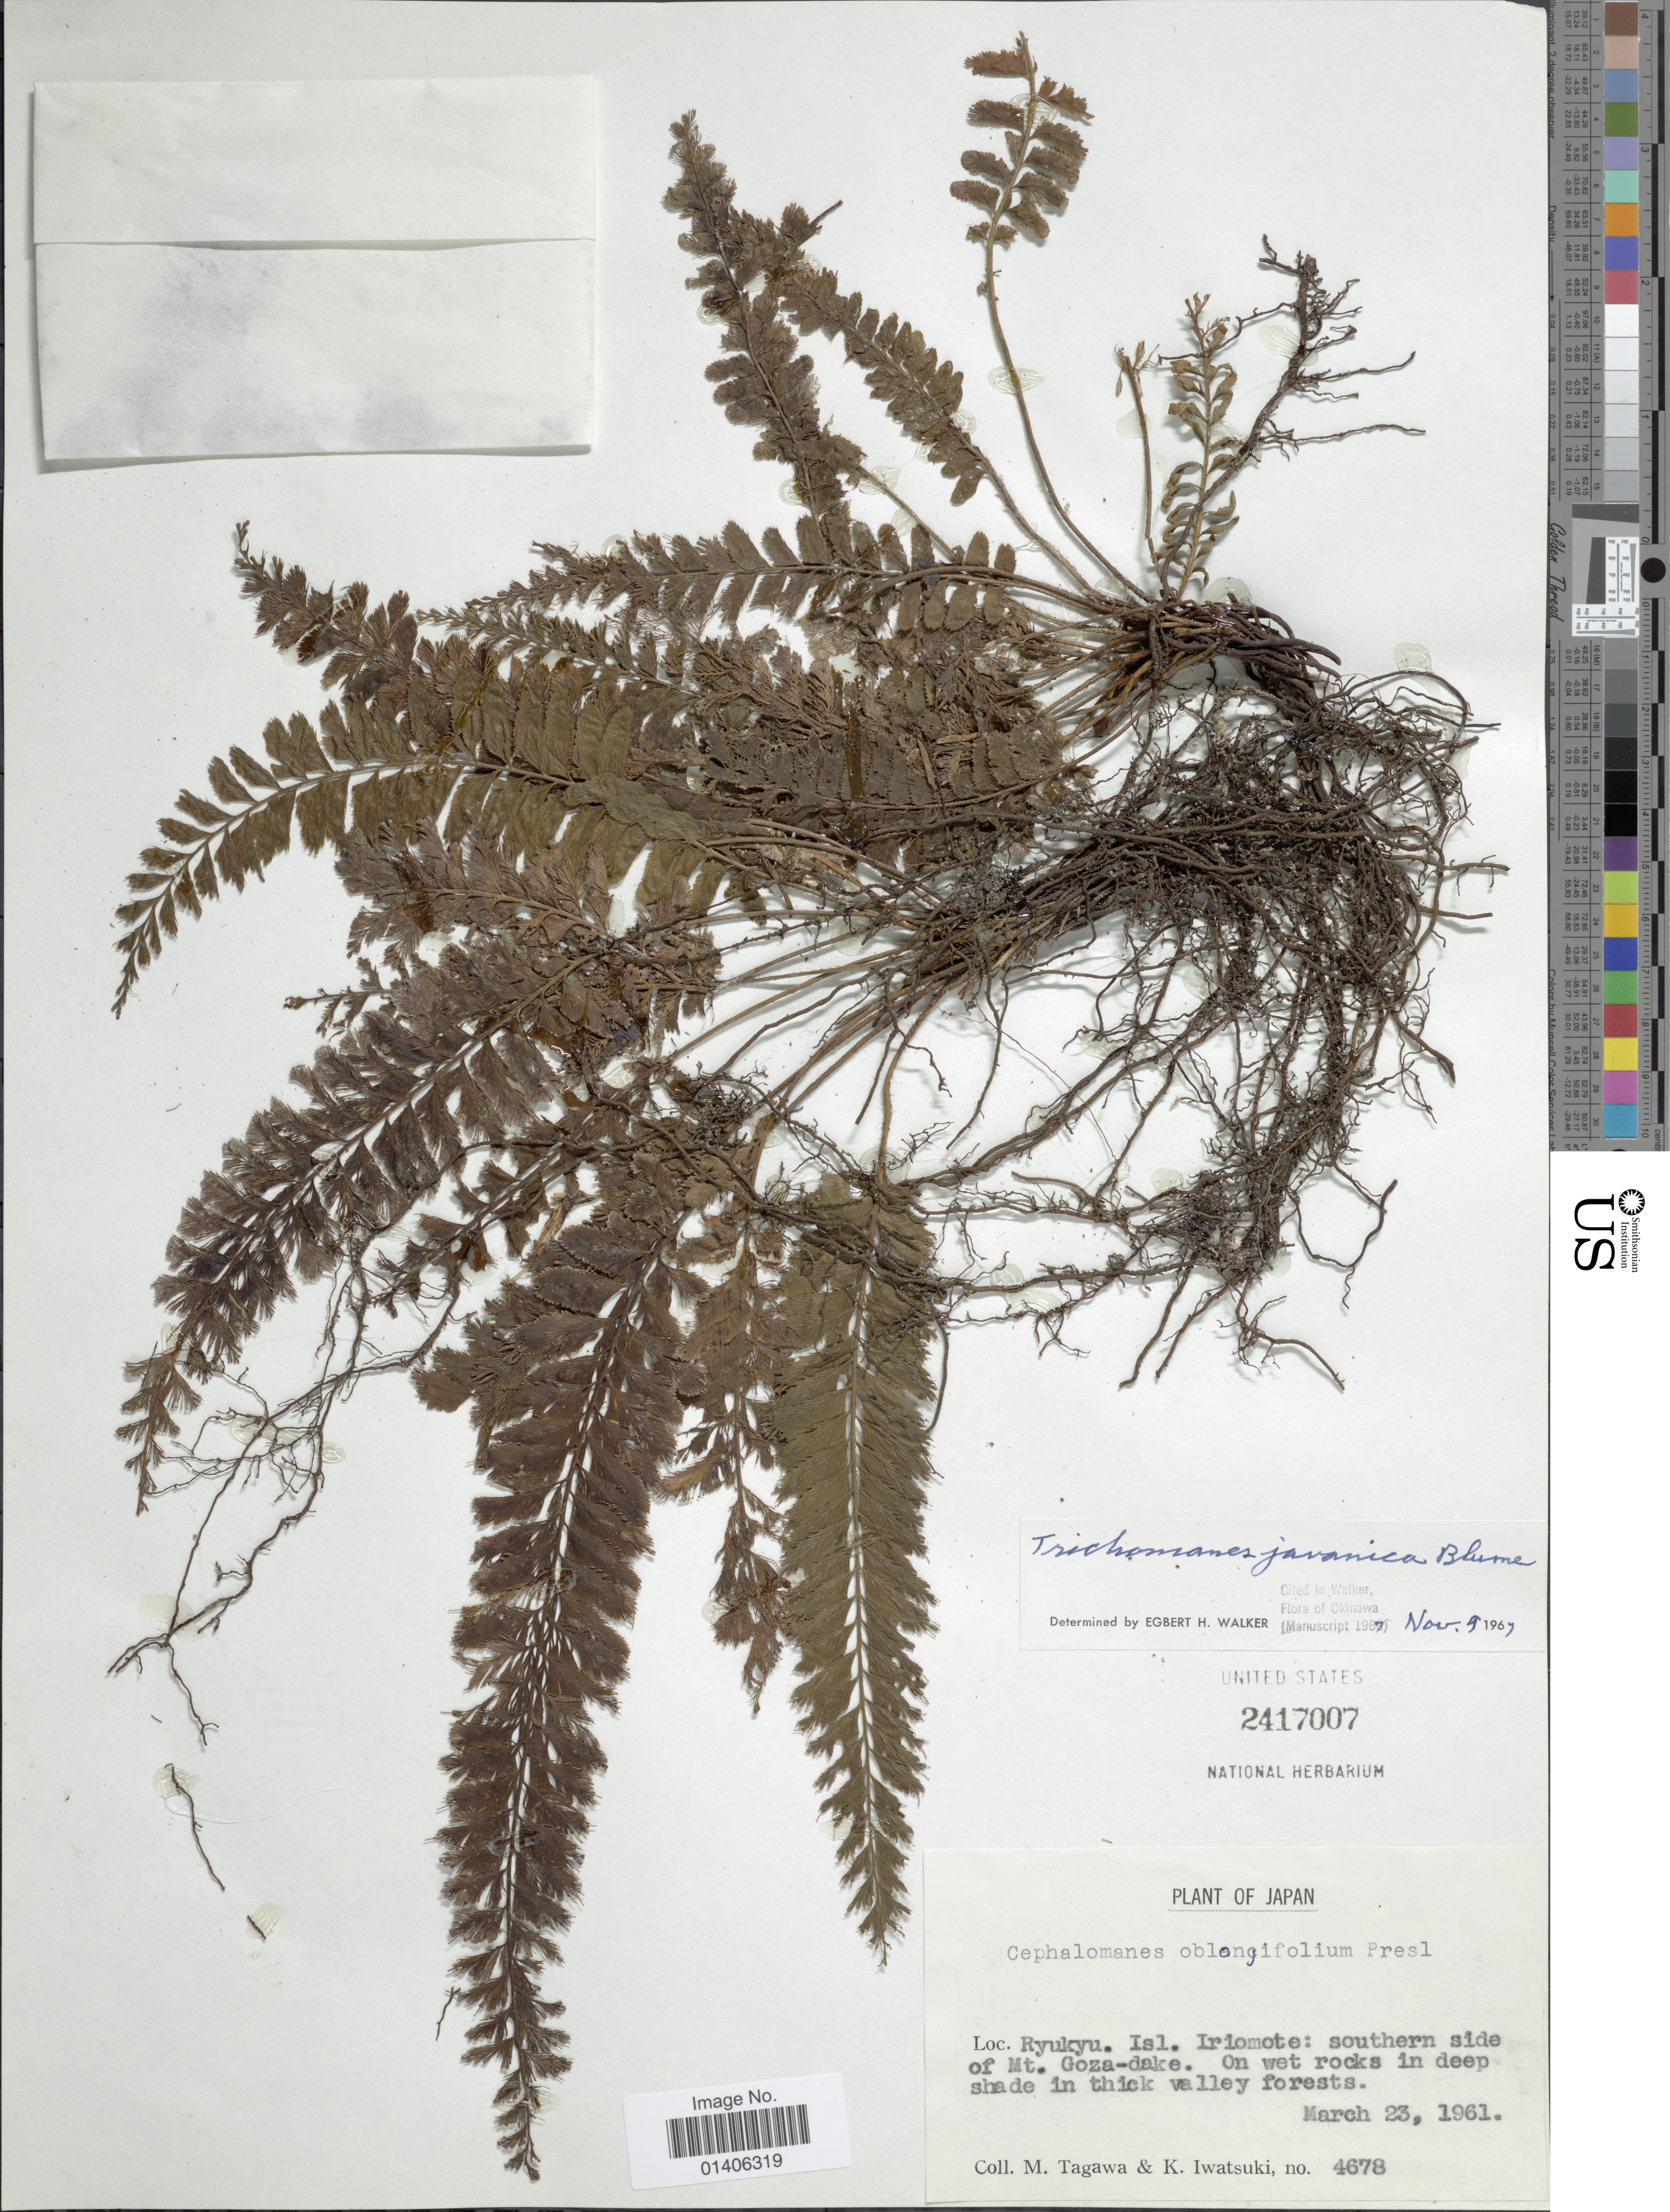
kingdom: Plantae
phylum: Tracheophyta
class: Polypodiopsida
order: Hymenophyllales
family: Hymenophyllaceae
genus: Cephalomanes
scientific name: Cephalomanes javanicum var. asplenoides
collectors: M. Tagawa & K. Iwatsuki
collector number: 4678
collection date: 1961-03-23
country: Japan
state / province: Okinawa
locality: Ryukyu Isl. Iriomote: southern side of Mt Goza-dake. On wet rocks in deep shade in thick valley forest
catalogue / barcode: US 2417007